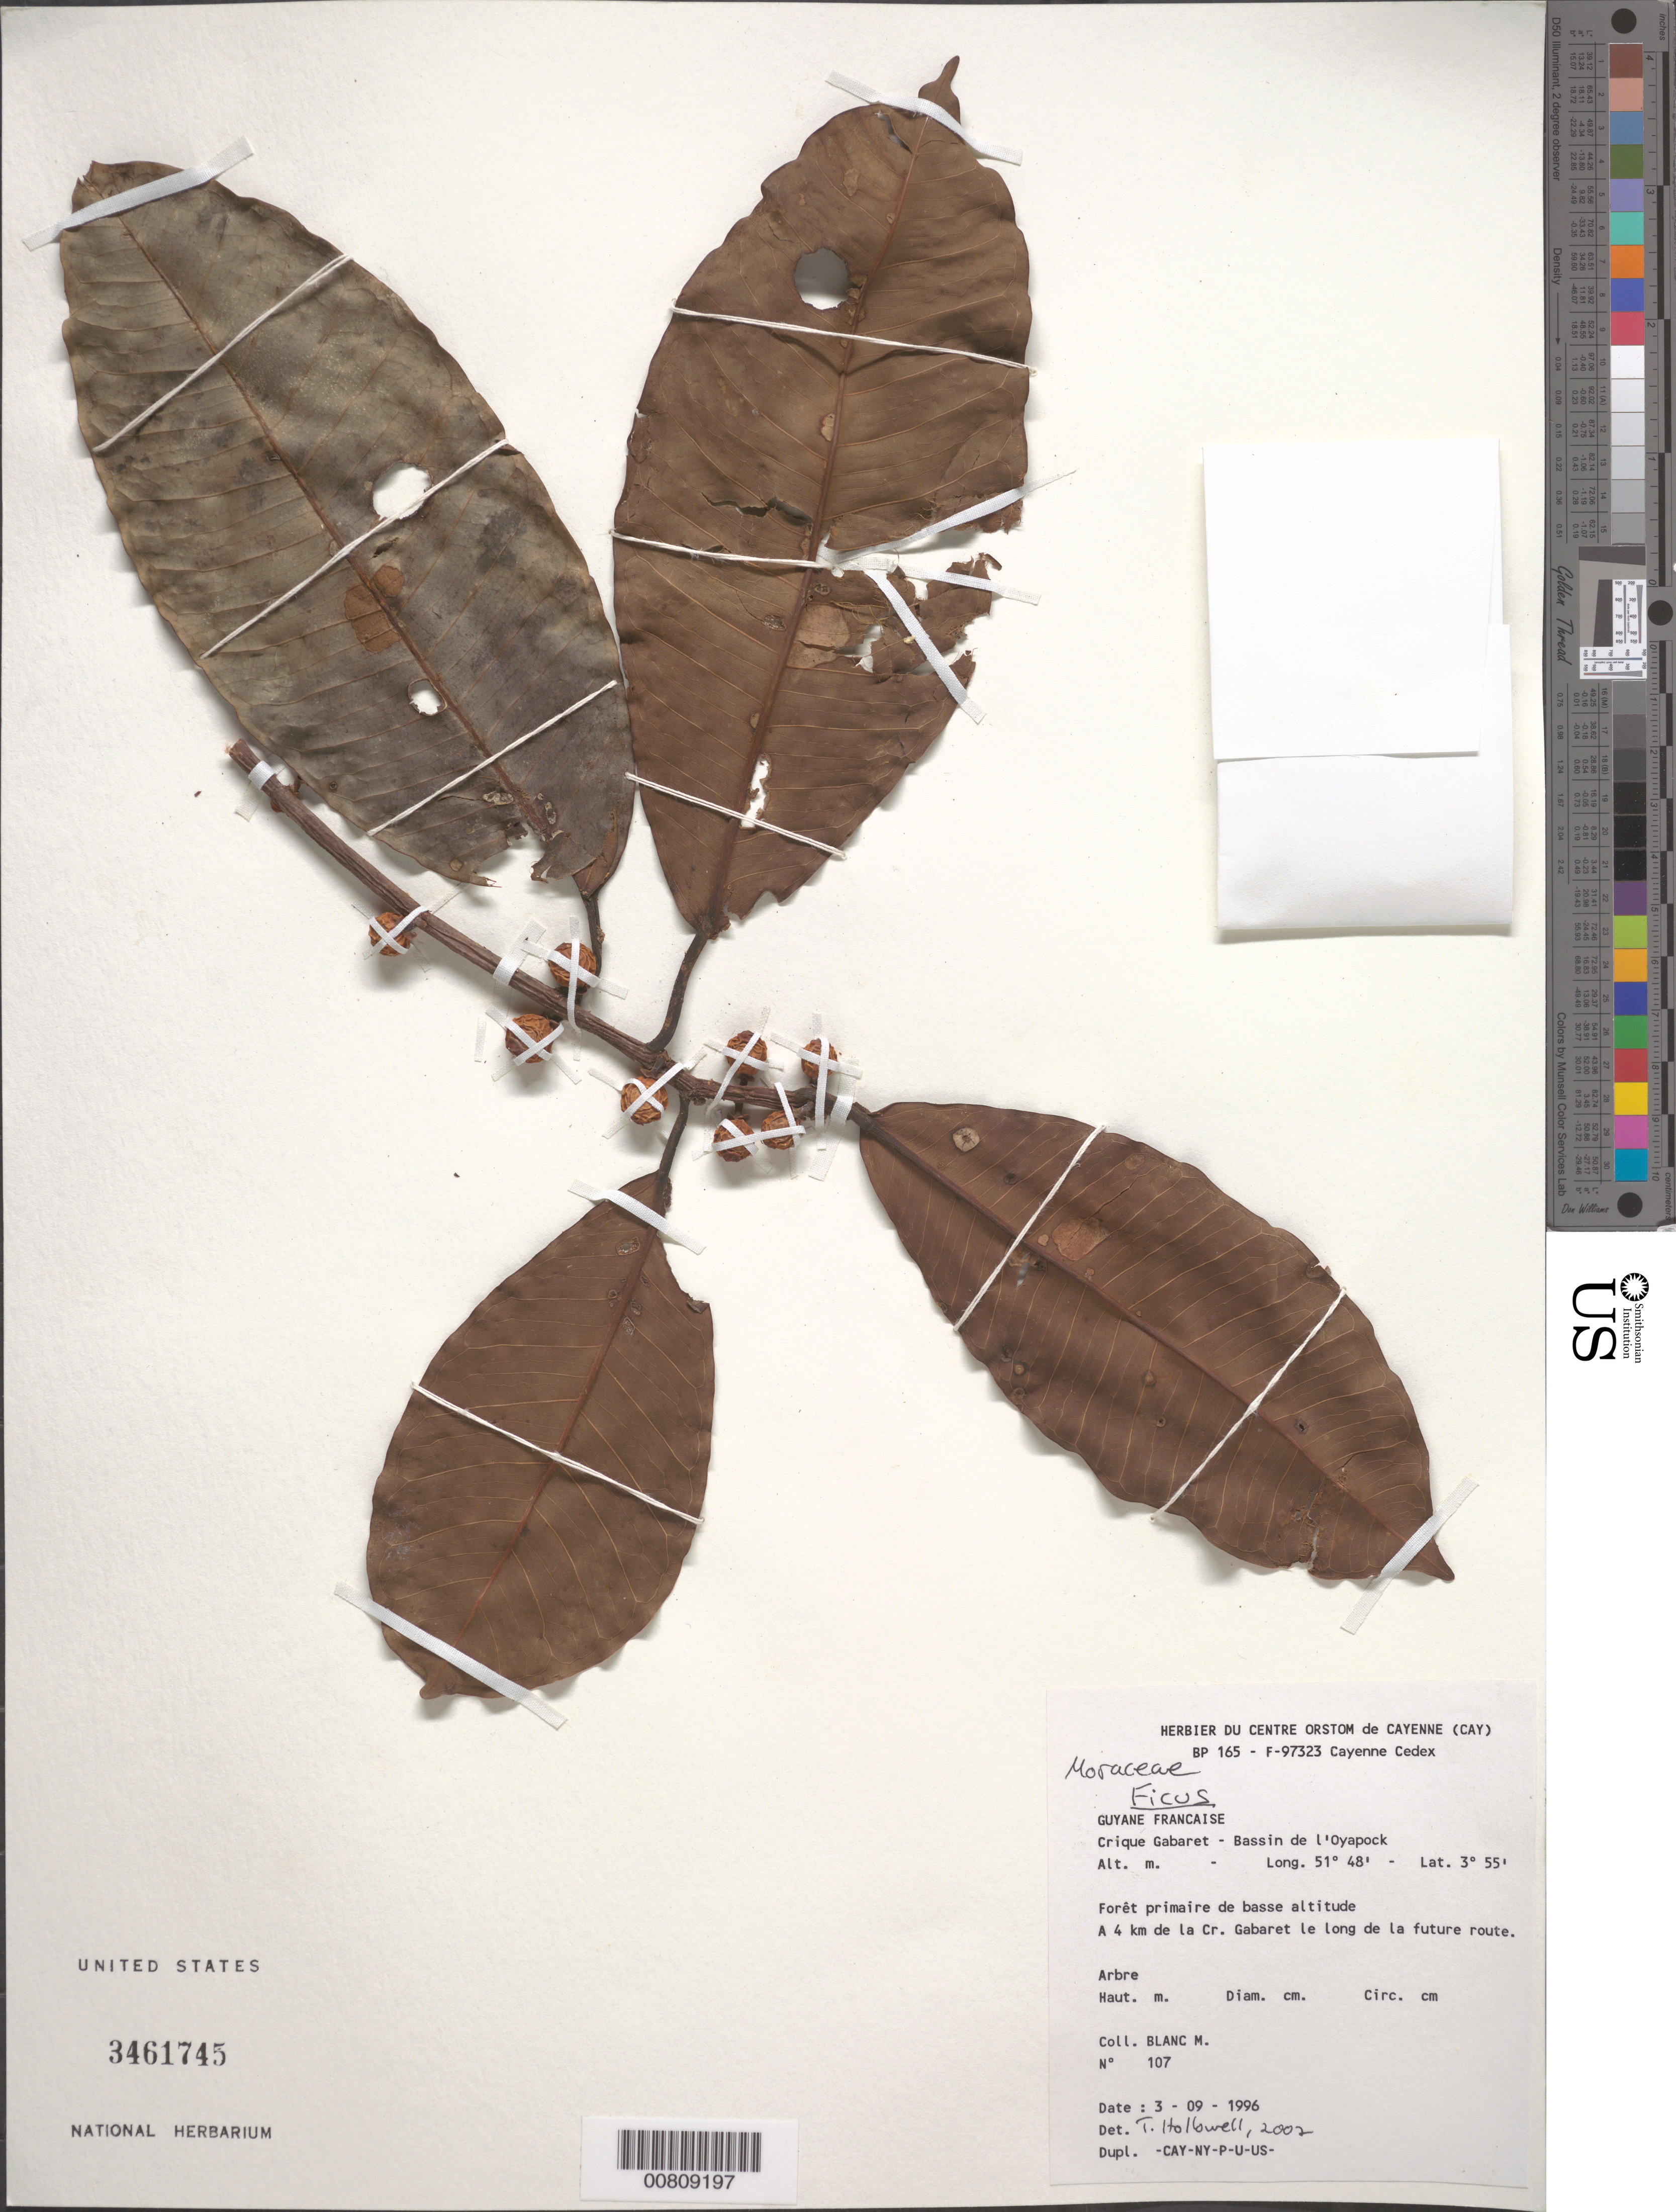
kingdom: Plantae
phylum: Tracheophyta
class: Magnoliopsida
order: Rosales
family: Moraceae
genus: Ficus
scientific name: Ficus sp.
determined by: Hollowell, T. H., (BOT), Smithsonian Institution - National Museum of Natural History (UNITED STATES)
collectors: M. Blanc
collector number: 107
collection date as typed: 3-Sep-96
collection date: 1996-09-03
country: French Guiana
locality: Crique Gabaret, Bassin de l'Oyapock, 4 km de la Crique Gabaret le long de la future route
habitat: Low primary forest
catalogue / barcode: US 3461745